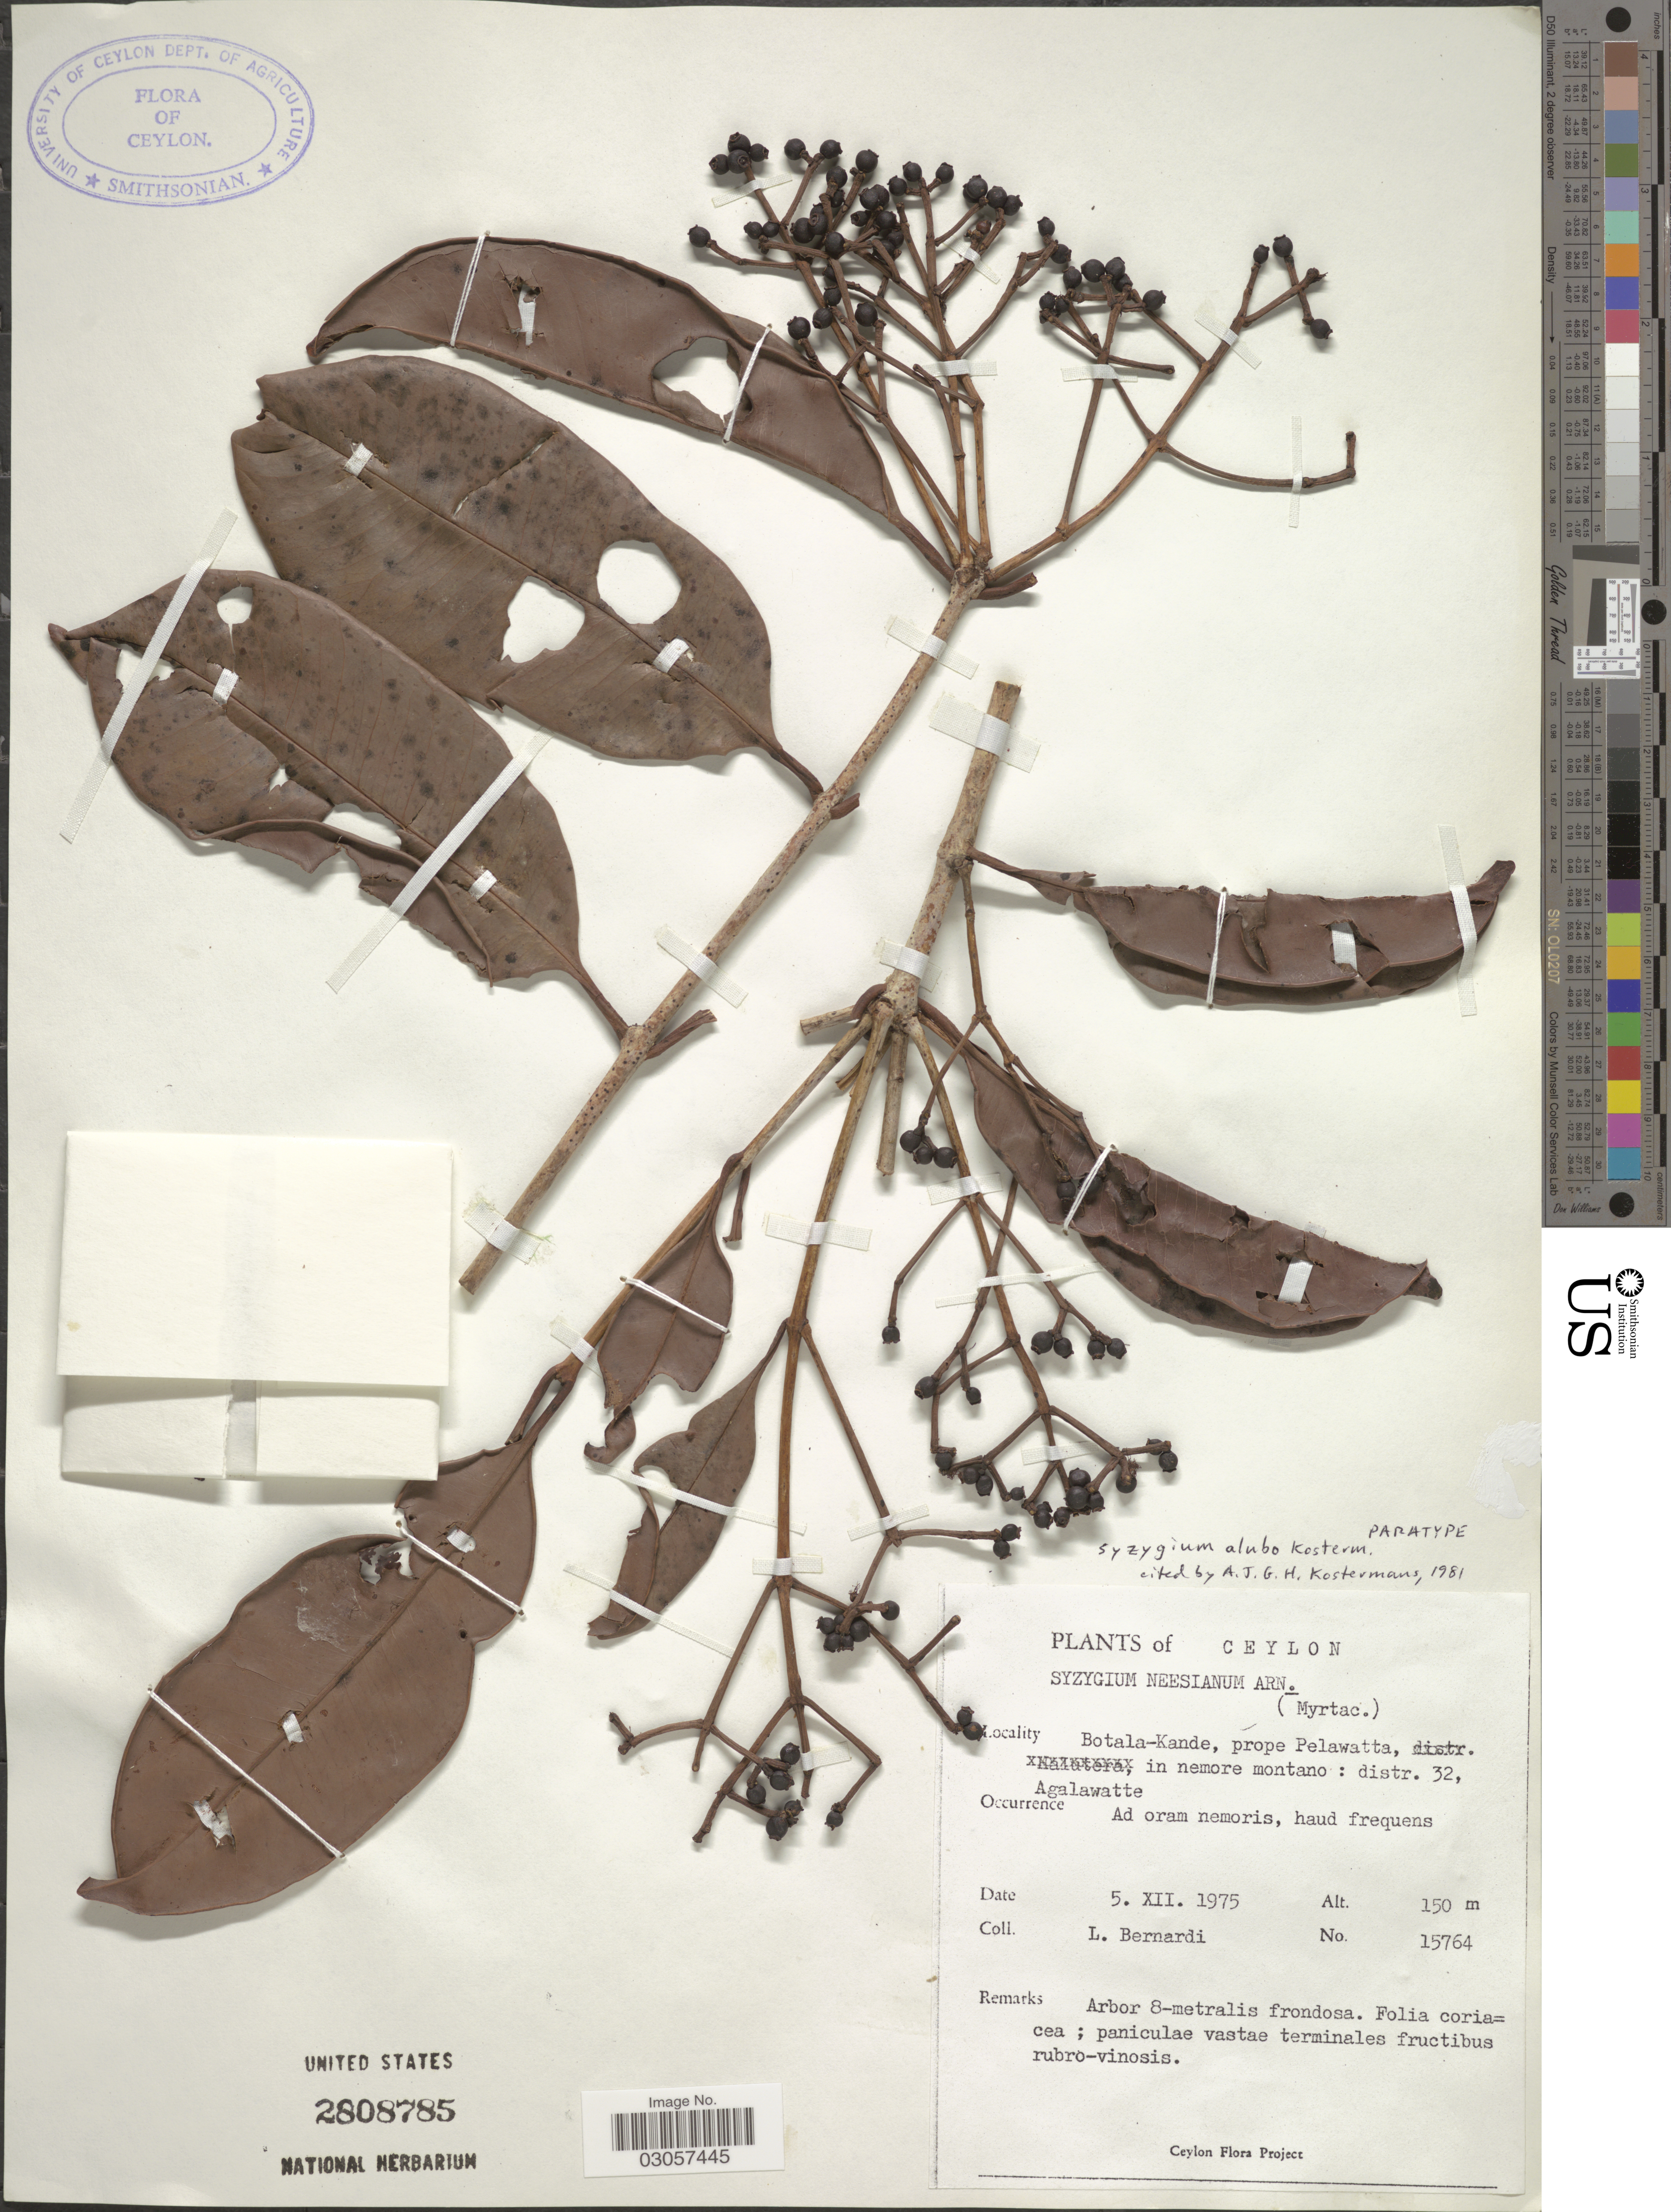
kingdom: Plantae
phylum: Tracheophyta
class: Magnoliopsida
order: Myrtales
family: Myrtaceae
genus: Syzygium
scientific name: Syzygium alubo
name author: Kosterm.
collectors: L. Bernardi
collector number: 15764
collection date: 1975-12-05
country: Sri Lanka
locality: Ceylon, Botala-Kande, prope Pelawatta, in nemore Montana; distr. 32, Agalawatte.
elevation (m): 150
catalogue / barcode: US 2808785